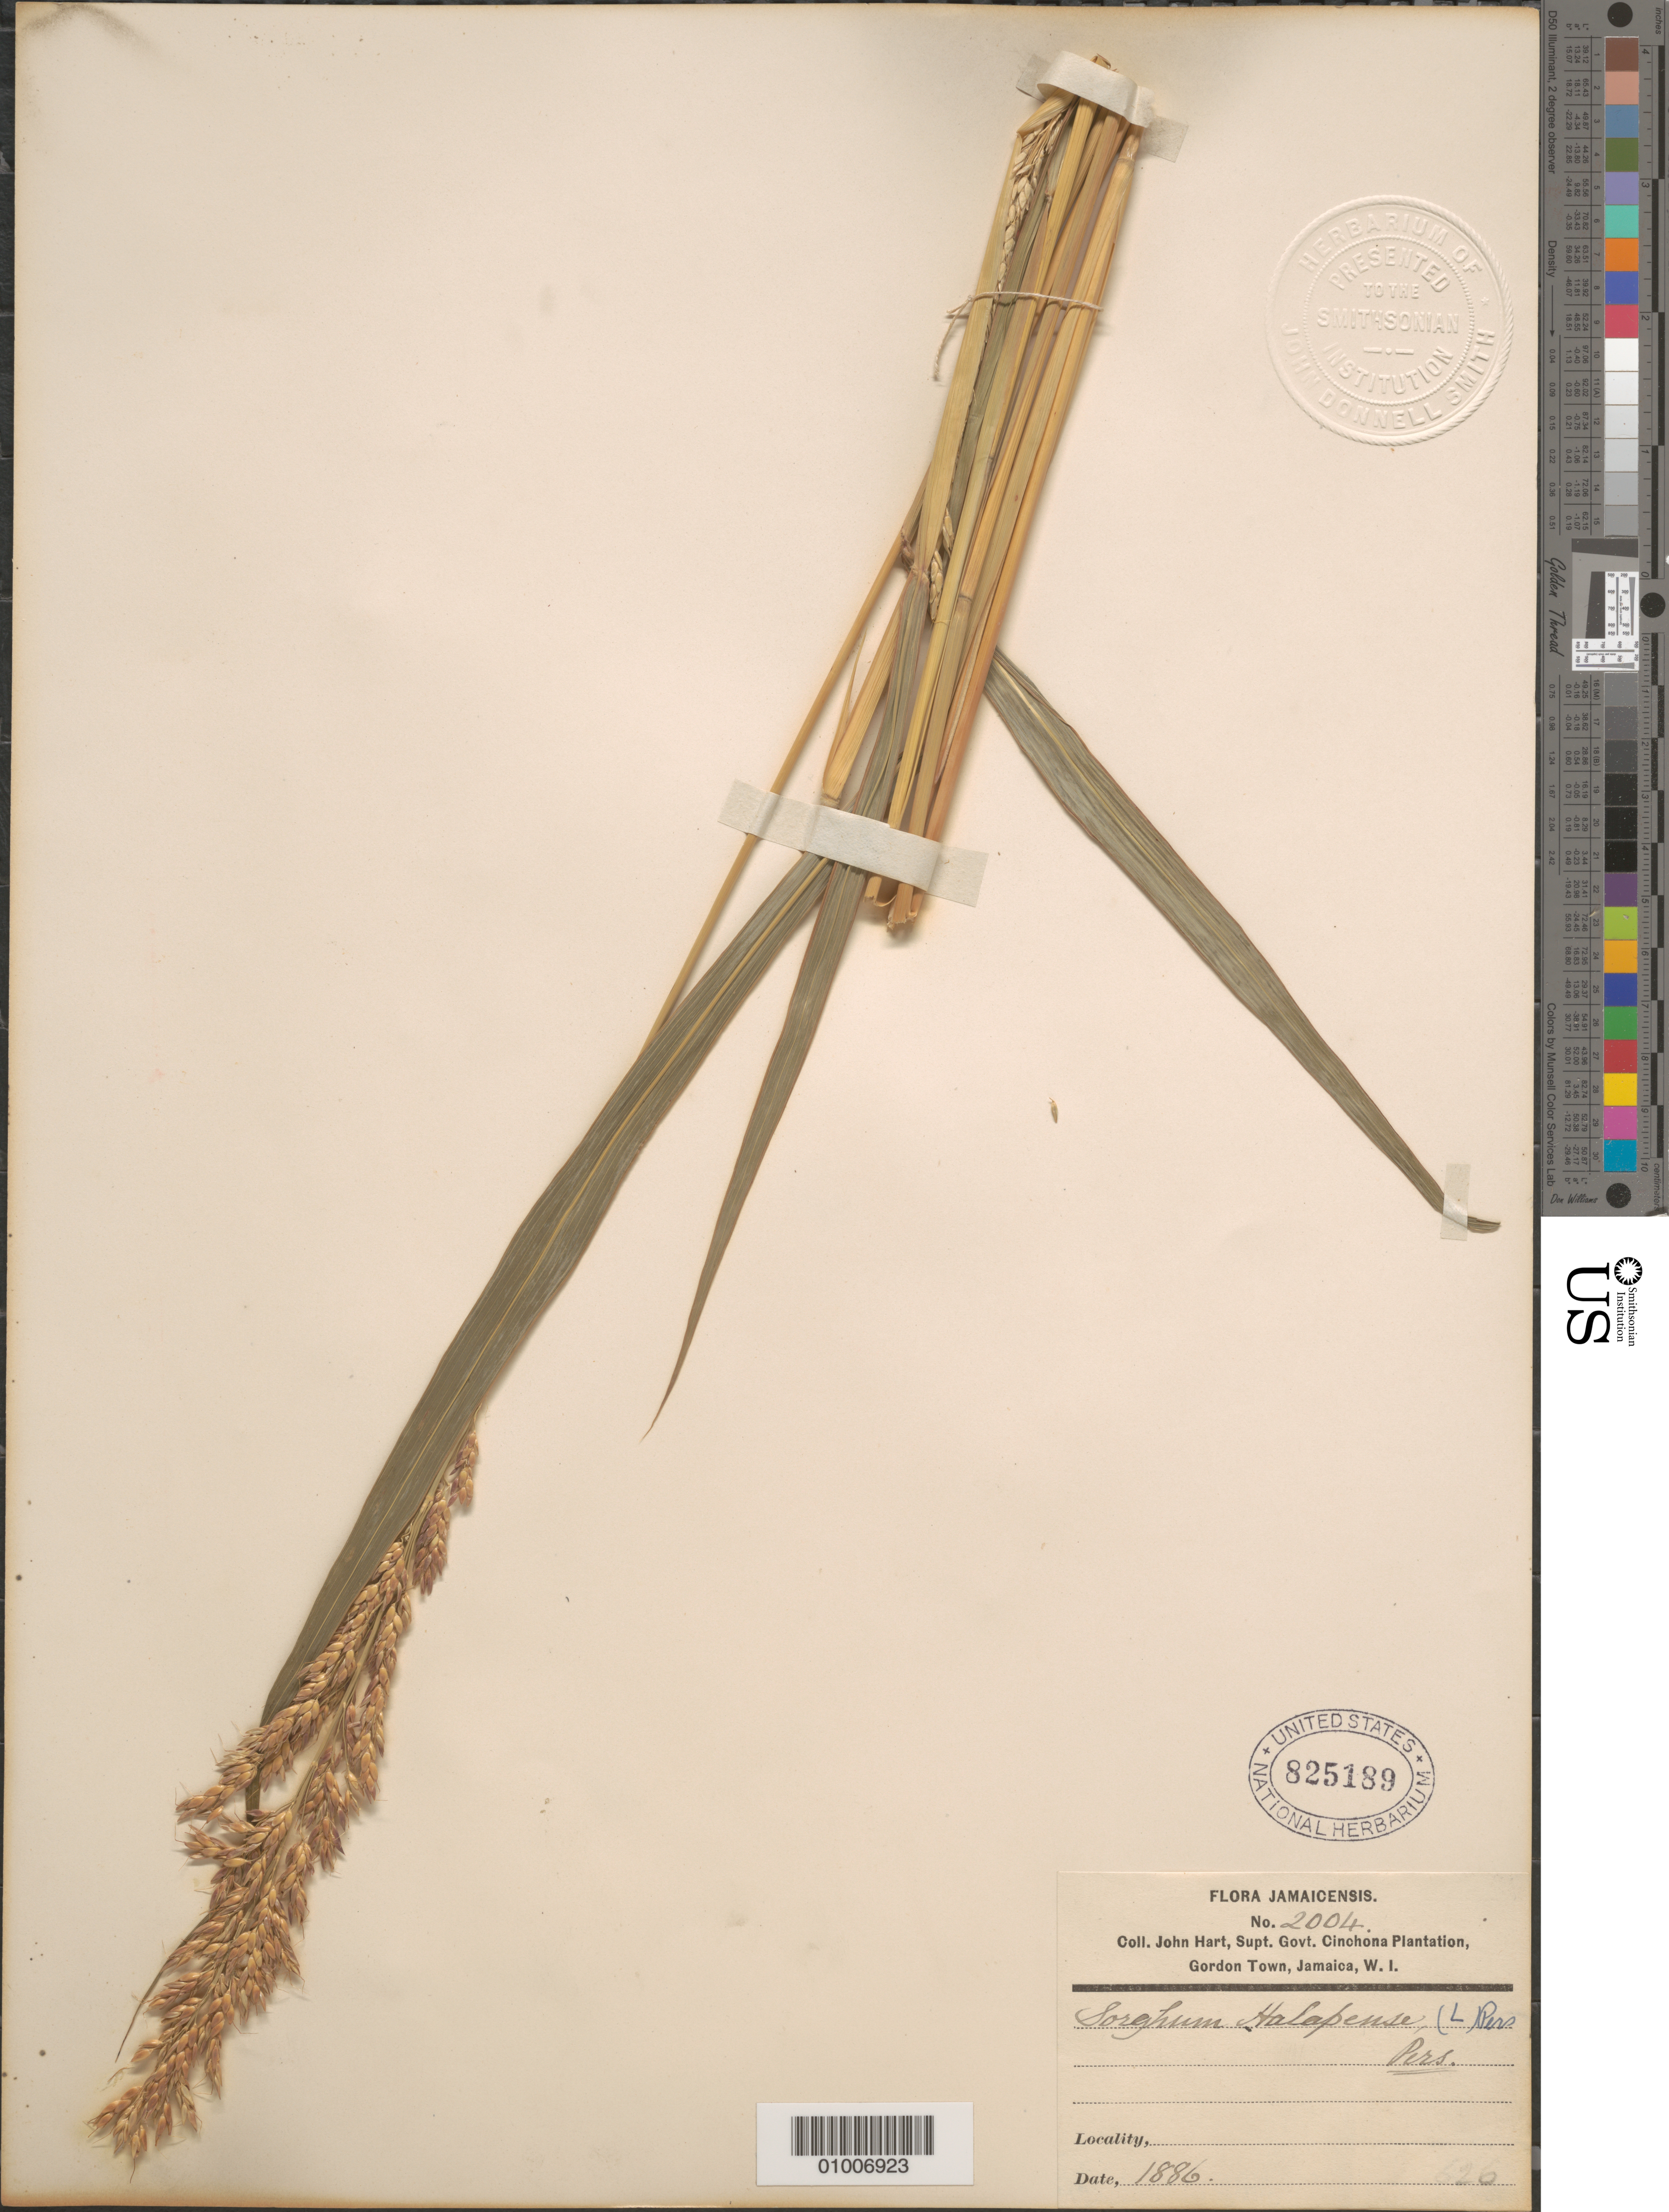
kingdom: Plantae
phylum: Tracheophyta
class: Liliopsida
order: Poales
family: Poaceae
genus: Sorghum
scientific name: Sorghum halepense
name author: (L.) Pers.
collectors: J. Hart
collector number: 2004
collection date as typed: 1886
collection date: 1886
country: Jamaica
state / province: Saint Andrew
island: Jamaica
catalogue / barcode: US 825189